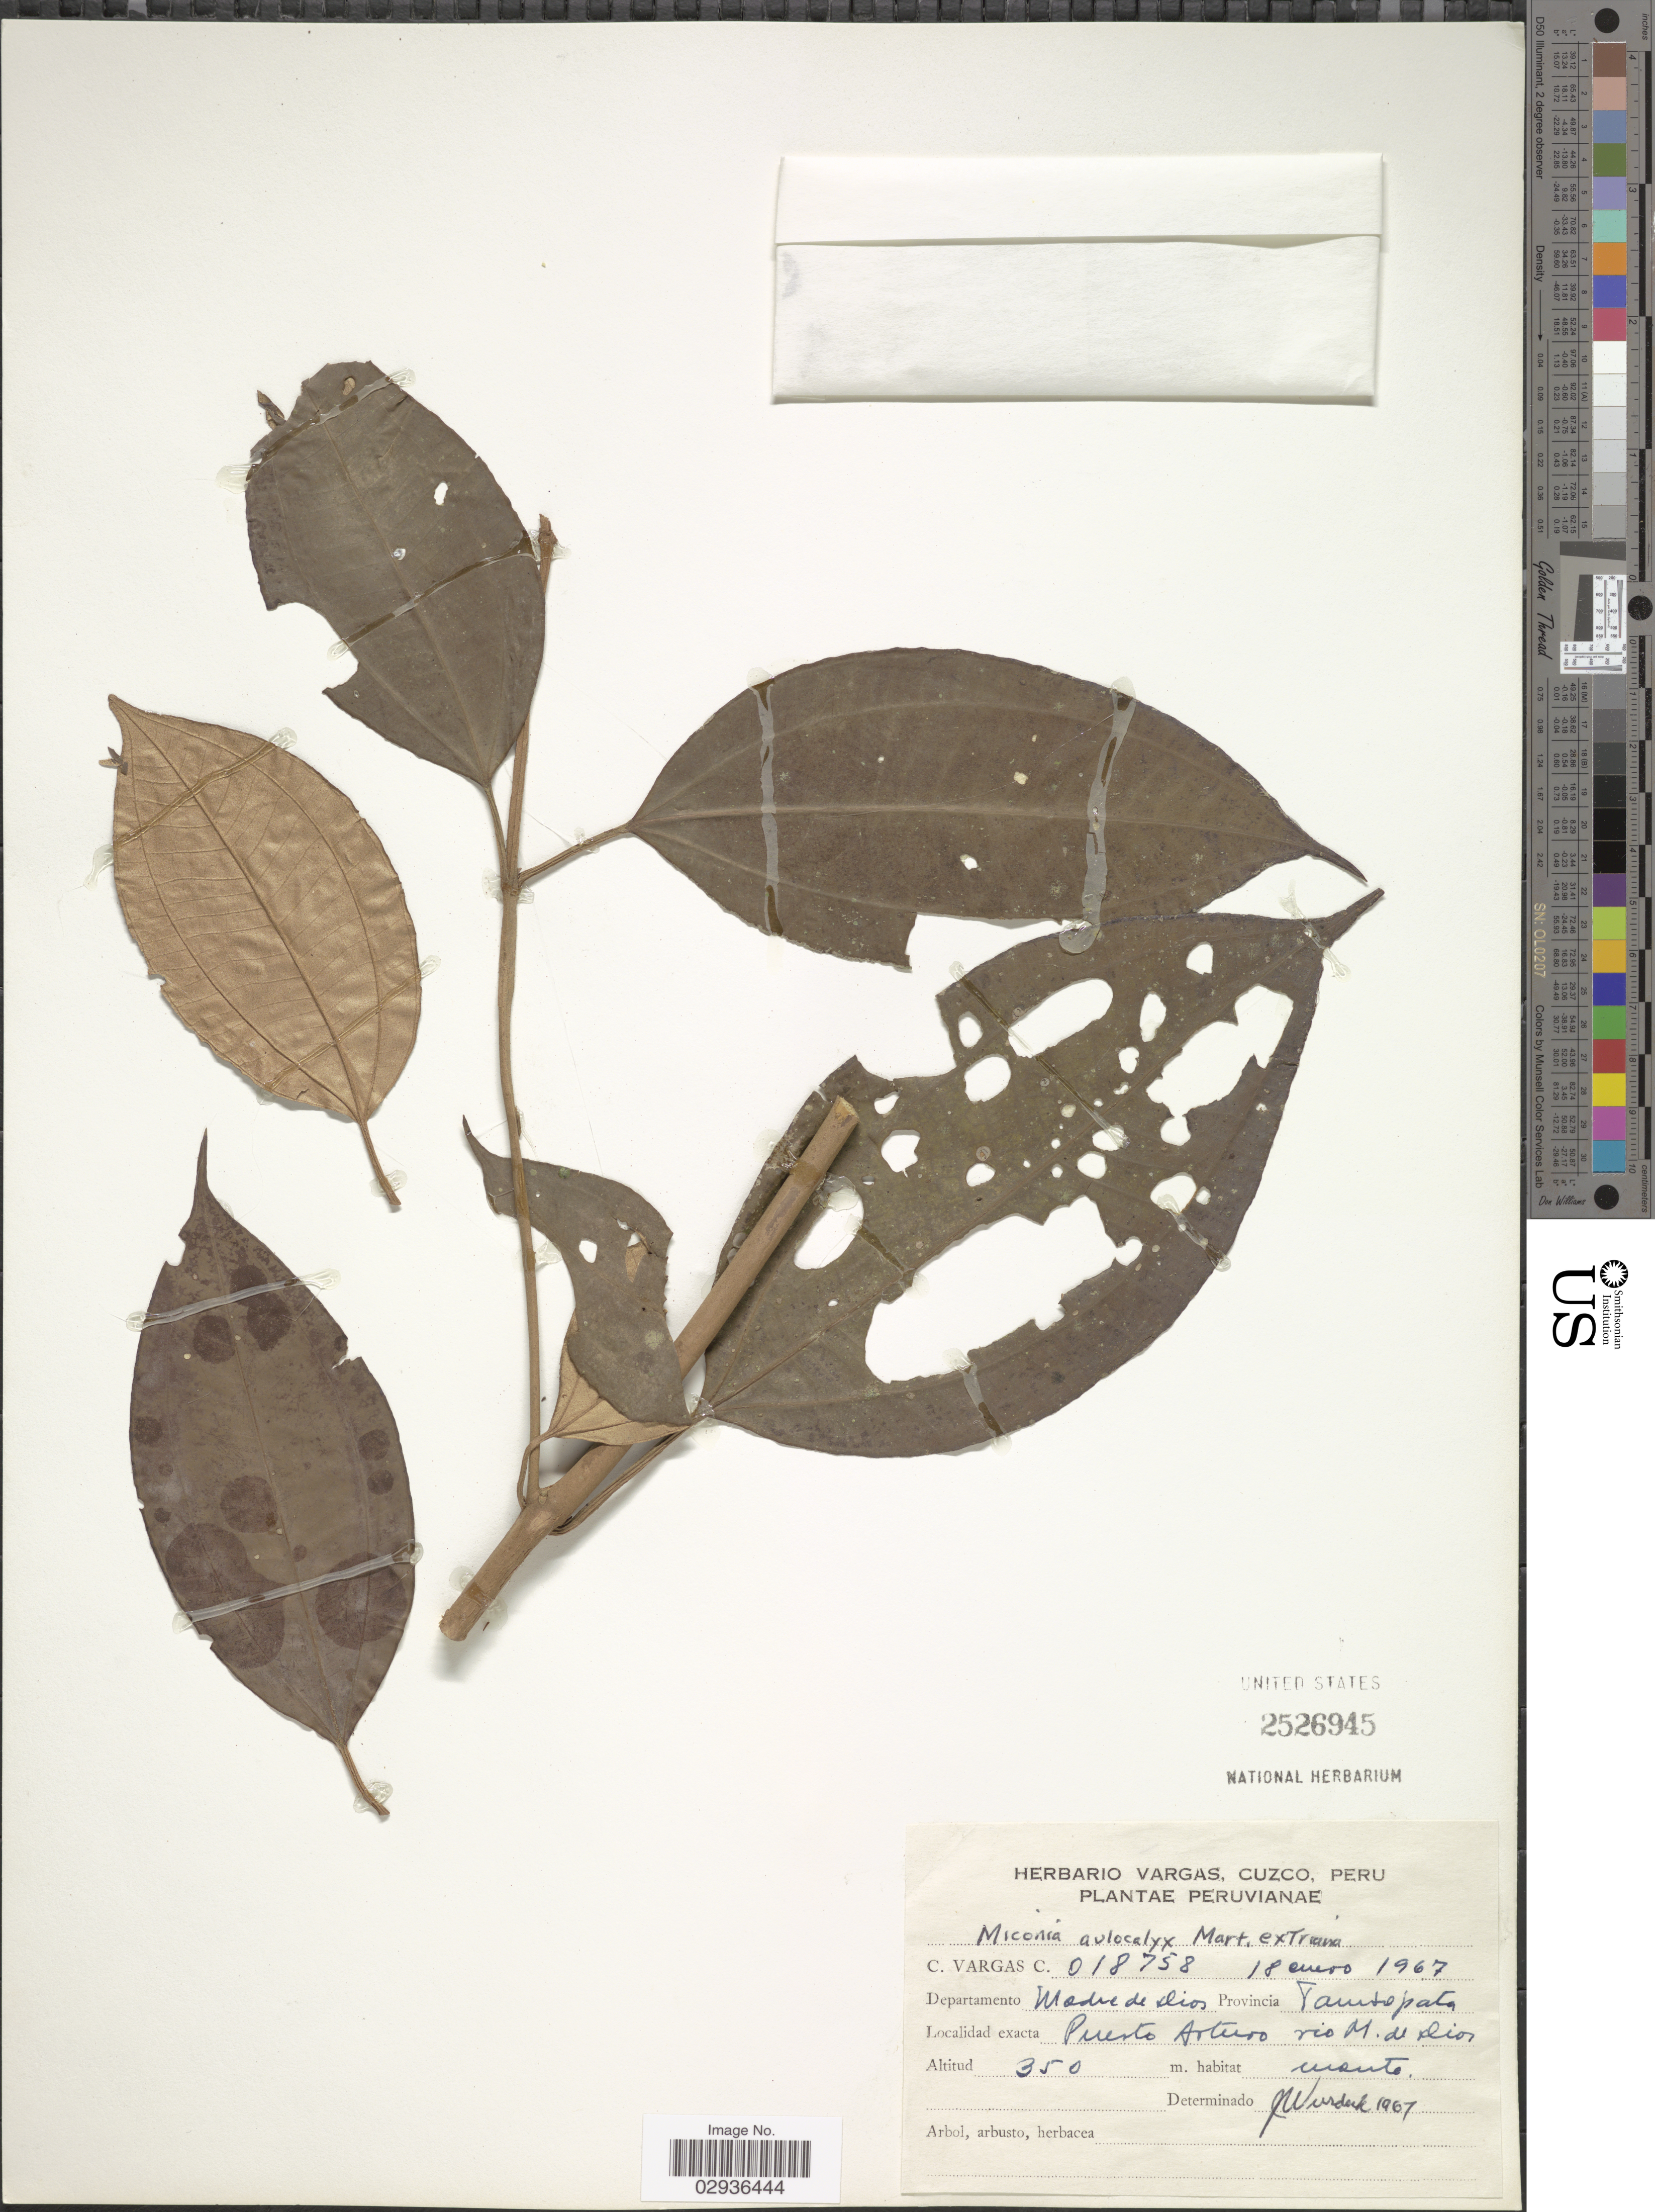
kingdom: Plantae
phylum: Tracheophyta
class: Magnoliopsida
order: Myrtales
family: Melastomataceae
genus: Miconia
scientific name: Miconia aulocalyx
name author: Mart. ex Triana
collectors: C. Vargas Calderón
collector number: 018758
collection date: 1967-01-18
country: Peru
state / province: Madre de Dios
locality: Departamento Madre de Dios, Provincia Tambopata, Puerto Arturo rio M. de Dios.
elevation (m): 350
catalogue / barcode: US 2526945